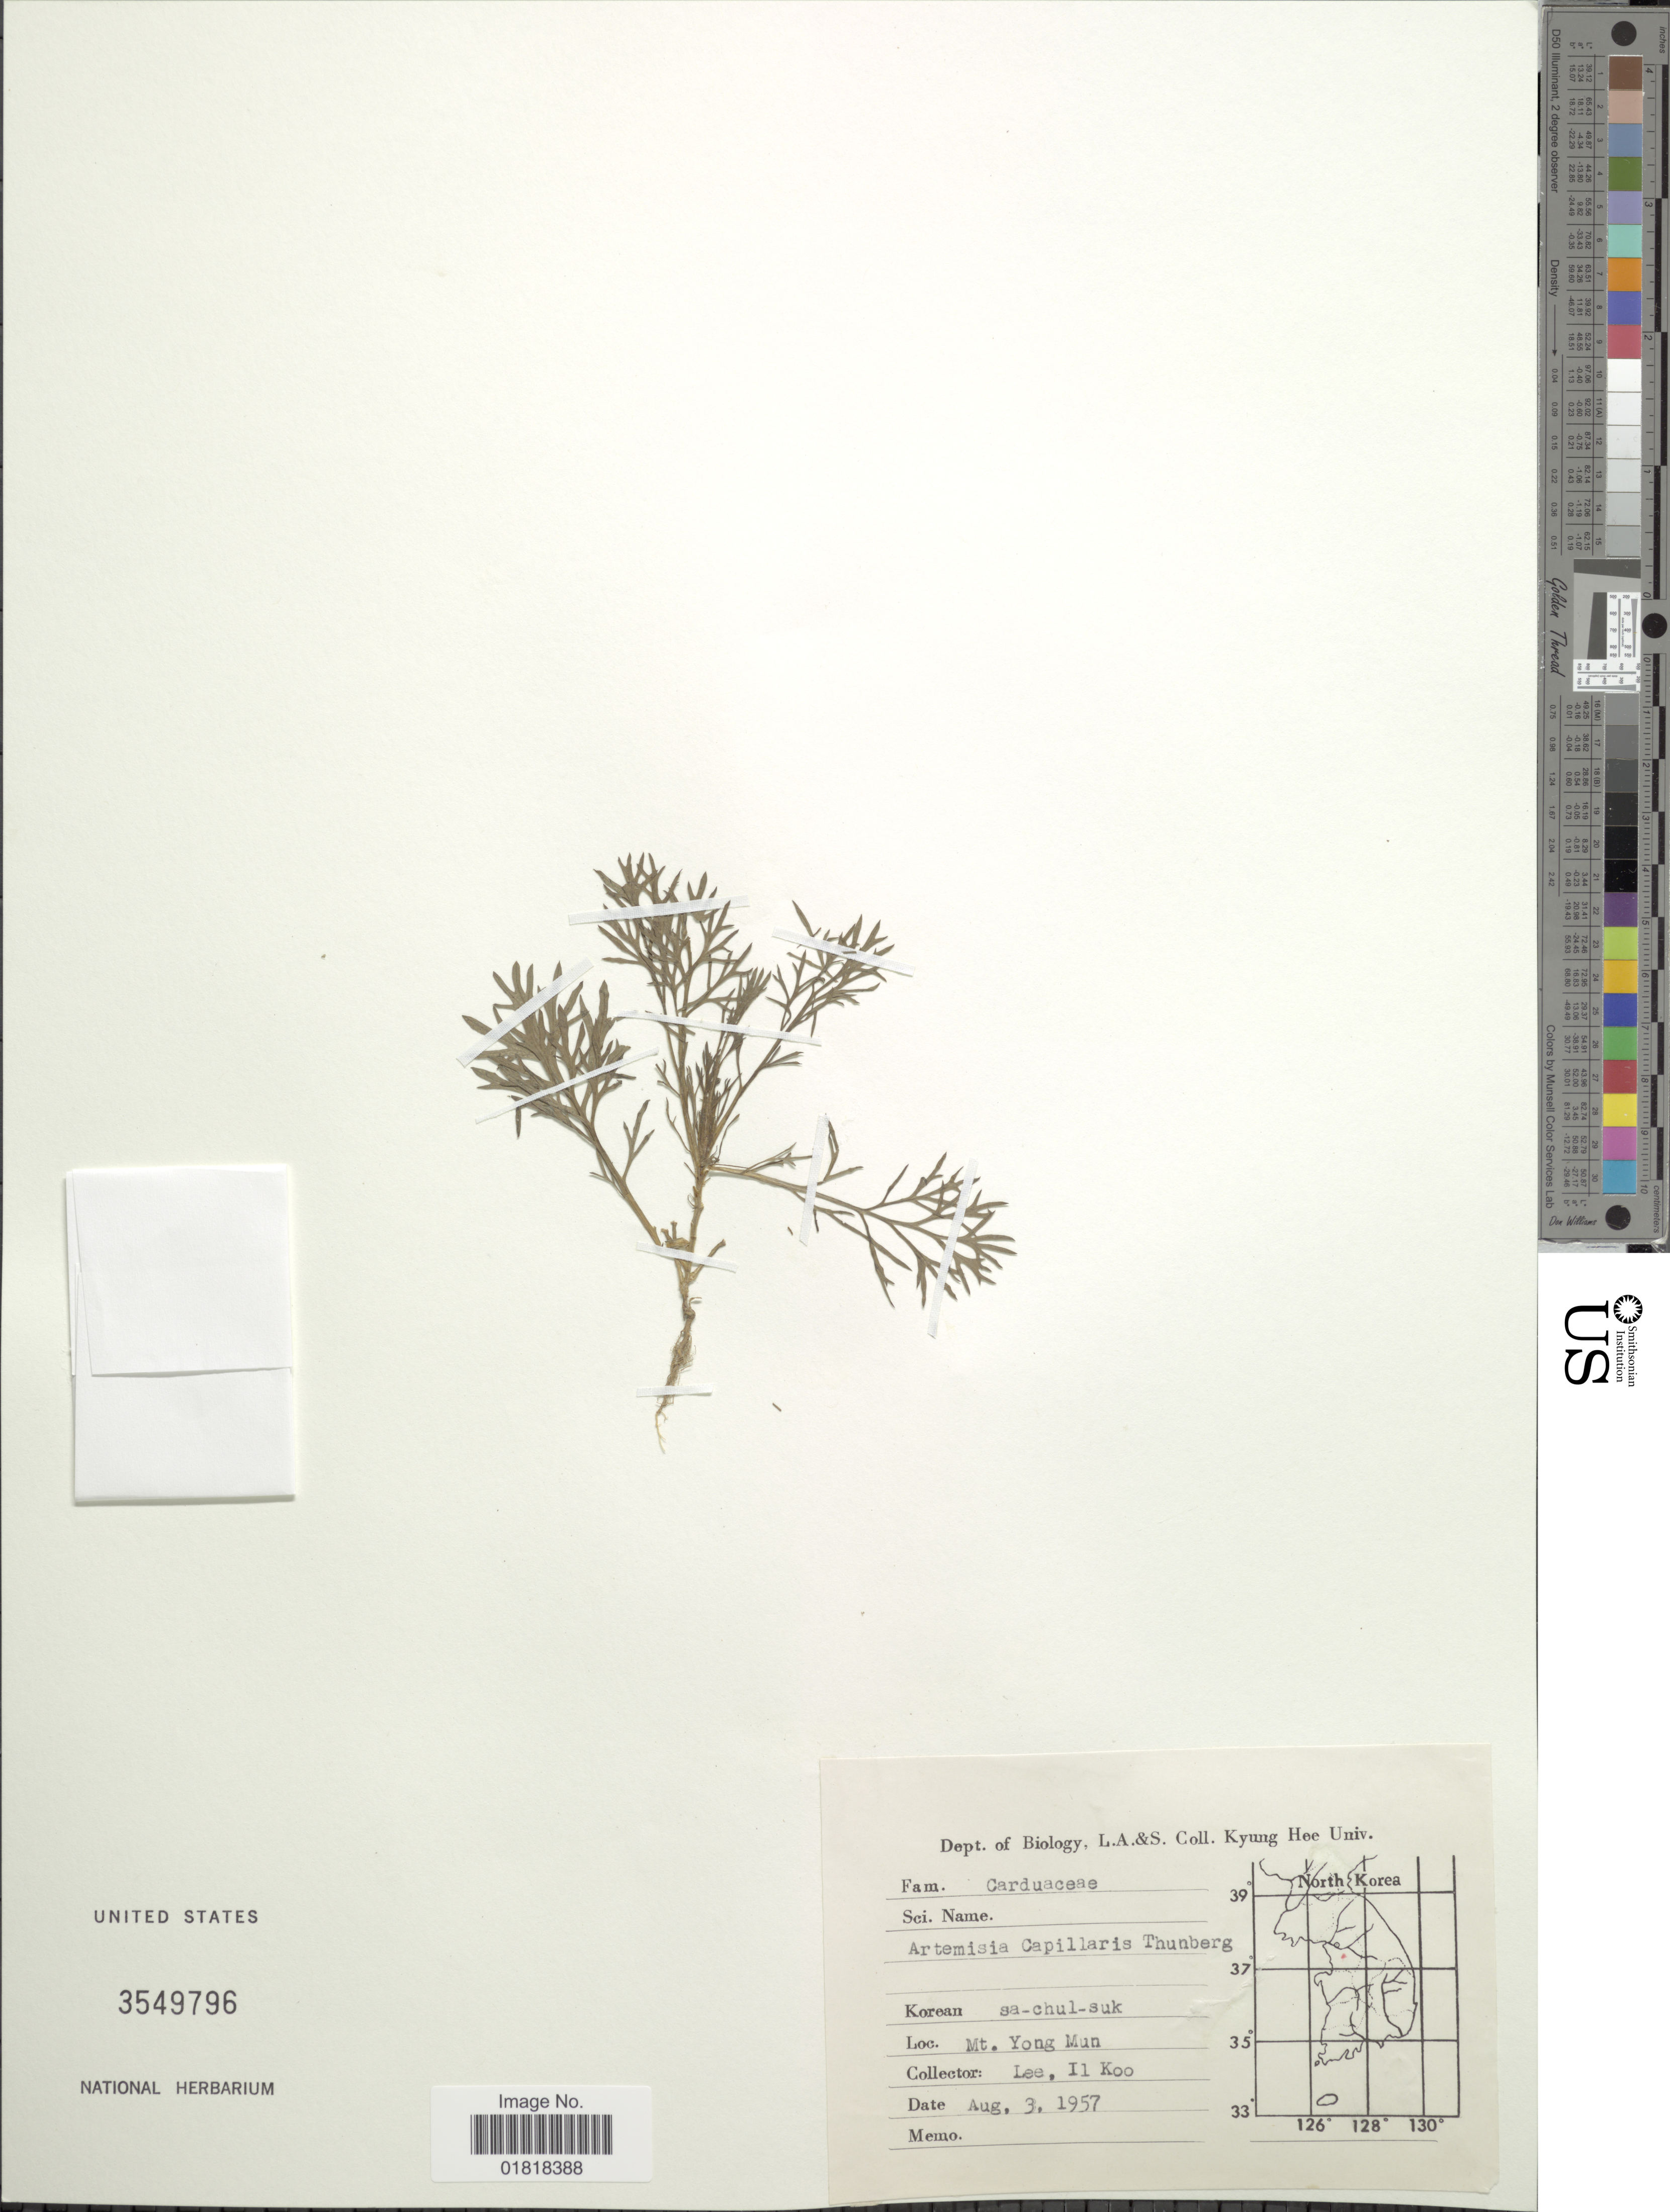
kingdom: Plantae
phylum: Tracheophyta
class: Magnoliopsida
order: Asterales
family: Asteraceae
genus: Artemisia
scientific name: Artemisia capillaris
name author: Thunb.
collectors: I. Lee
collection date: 1957-08-03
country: South Korea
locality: Mt. Yong Mun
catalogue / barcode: US 3549796